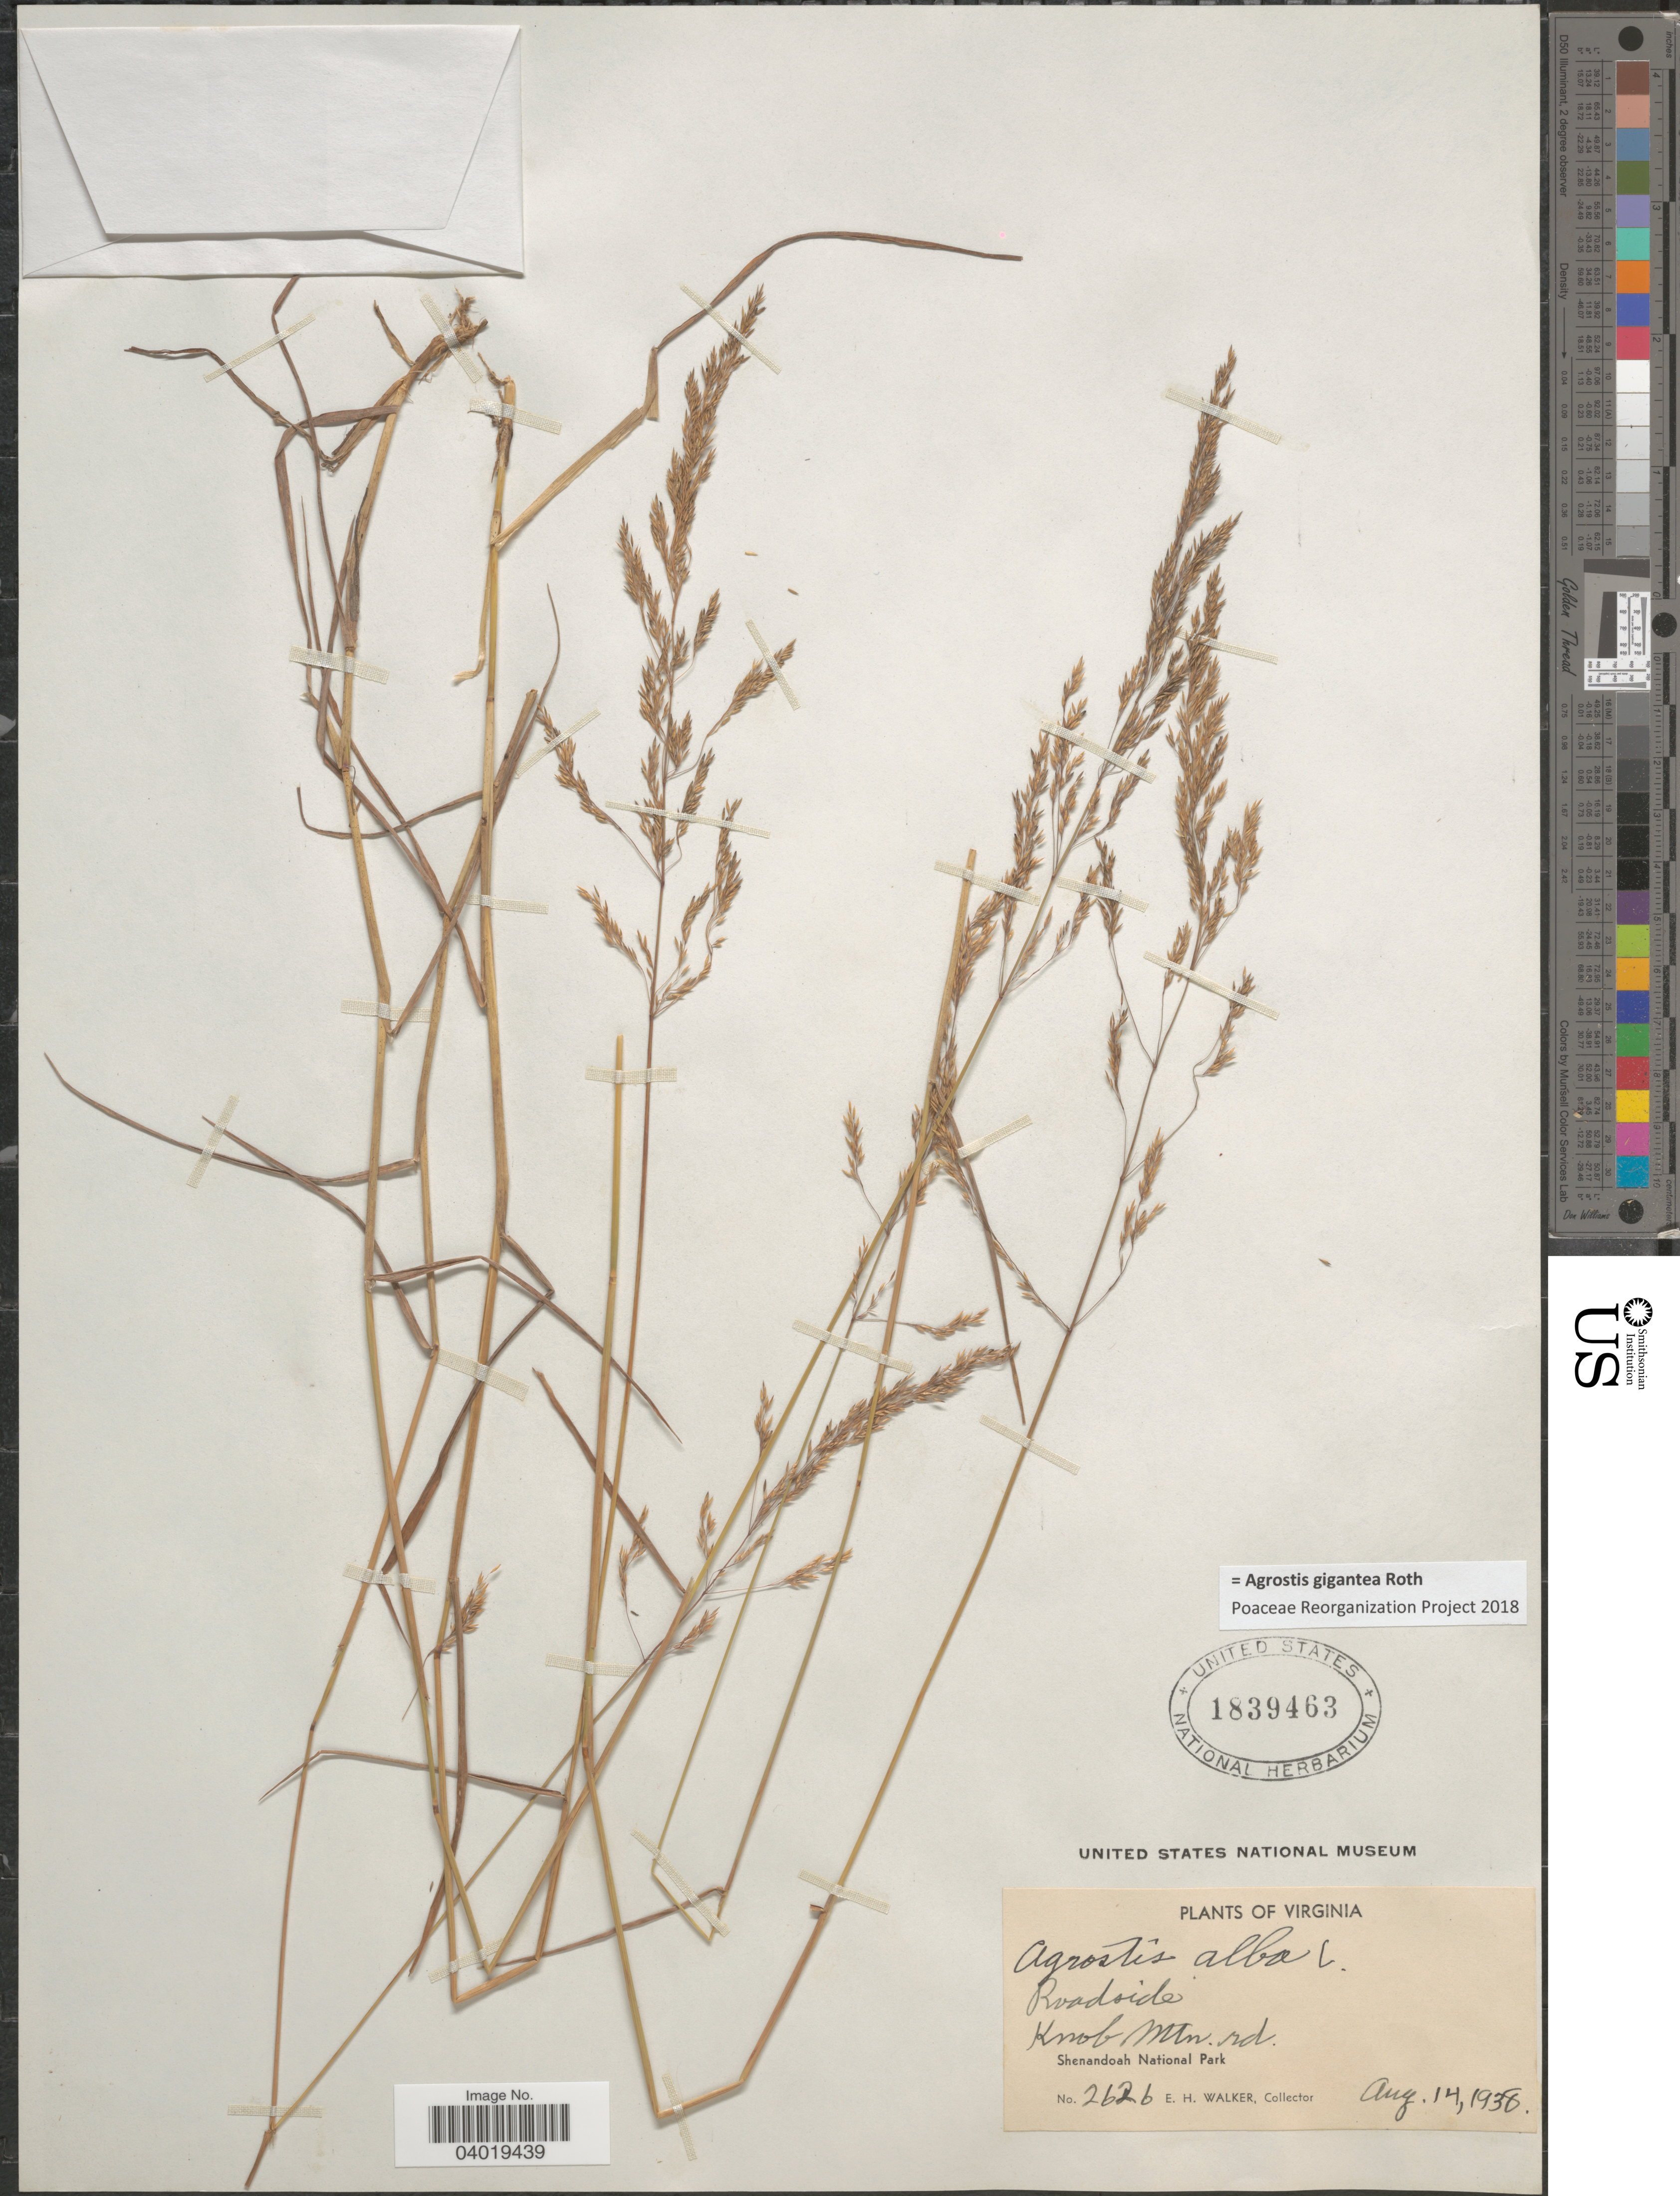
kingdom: Plantae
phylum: Tracheophyta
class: Liliopsida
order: Poales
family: Poaceae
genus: Agrostis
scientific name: Agrostis gigantea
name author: Roth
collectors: E. H. Walker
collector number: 2626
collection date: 1938-08-14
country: United States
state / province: Virginia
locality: Roadside. Knob Mtn. rd. Shenandoah National Park.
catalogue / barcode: US 1839463